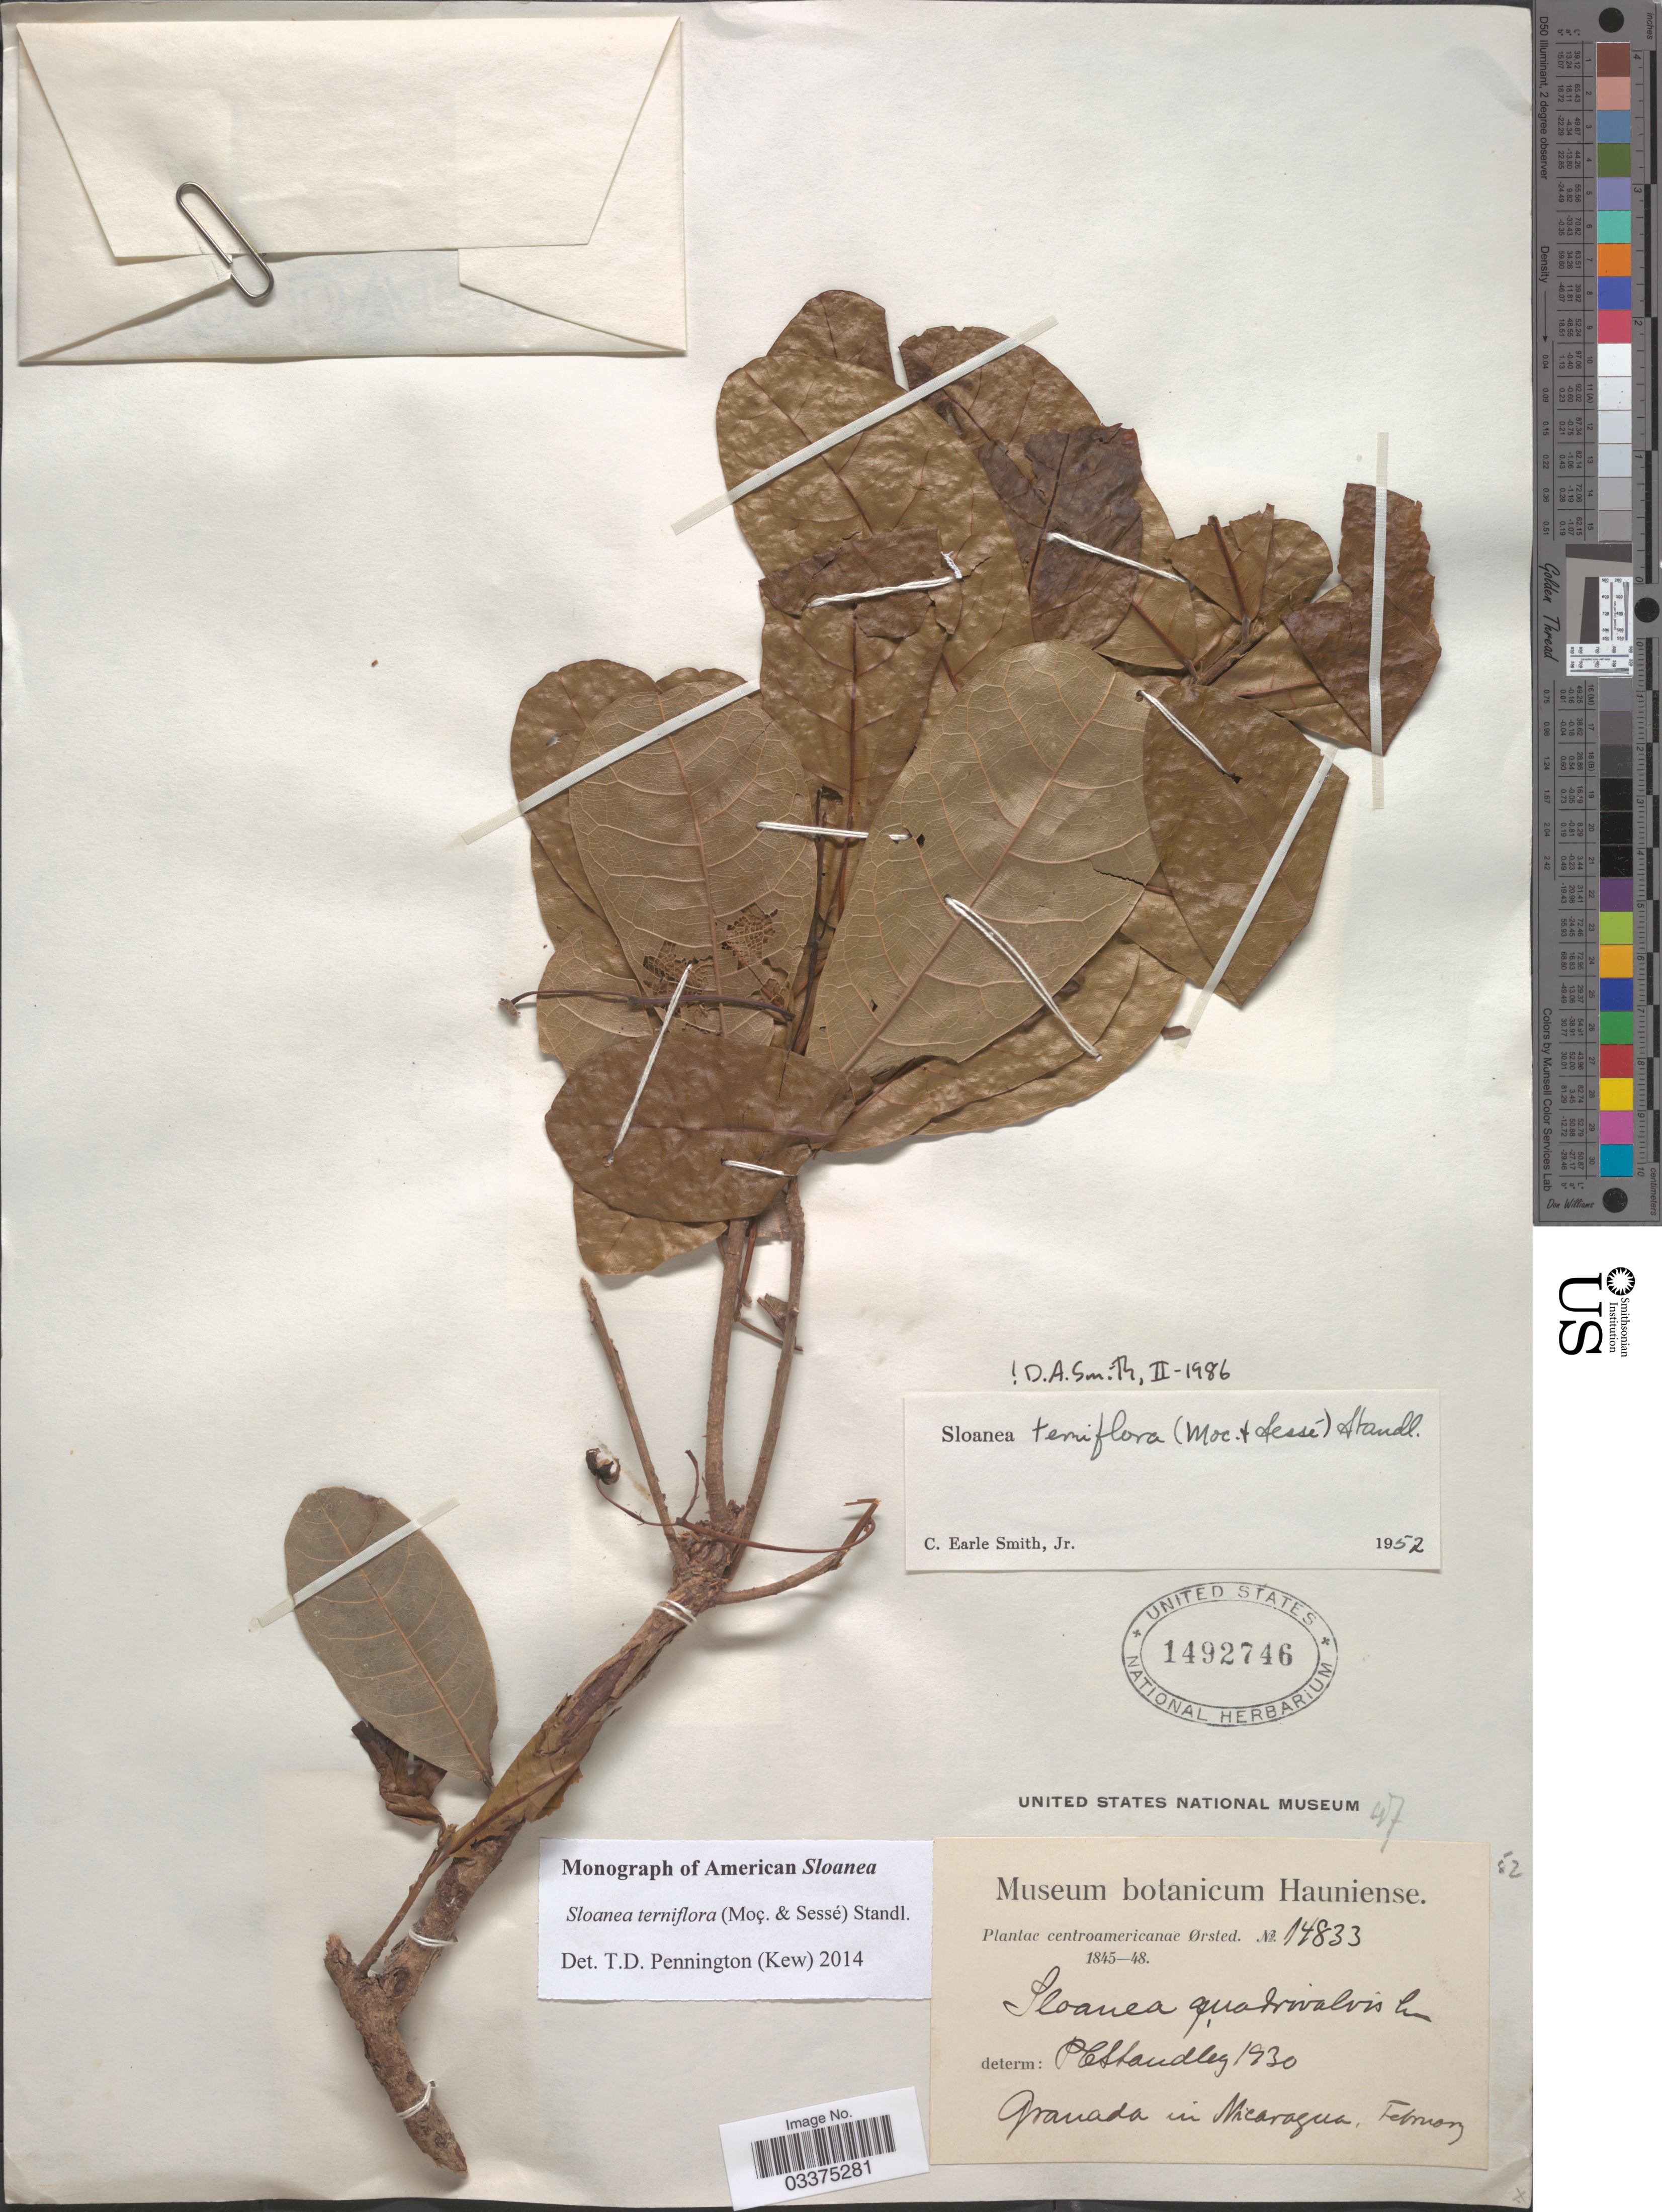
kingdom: Plantae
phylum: Tracheophyta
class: Magnoliopsida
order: Oxalidales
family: Elaeocarpaceae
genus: Sloanea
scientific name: Sloanea terniflora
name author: (Moc. & Sessé ex DC.) Standl.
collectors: Ørsted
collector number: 14833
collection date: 1845-02/1848-02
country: Nicaragua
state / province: Granada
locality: Centroamericanae.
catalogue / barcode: US 1492746